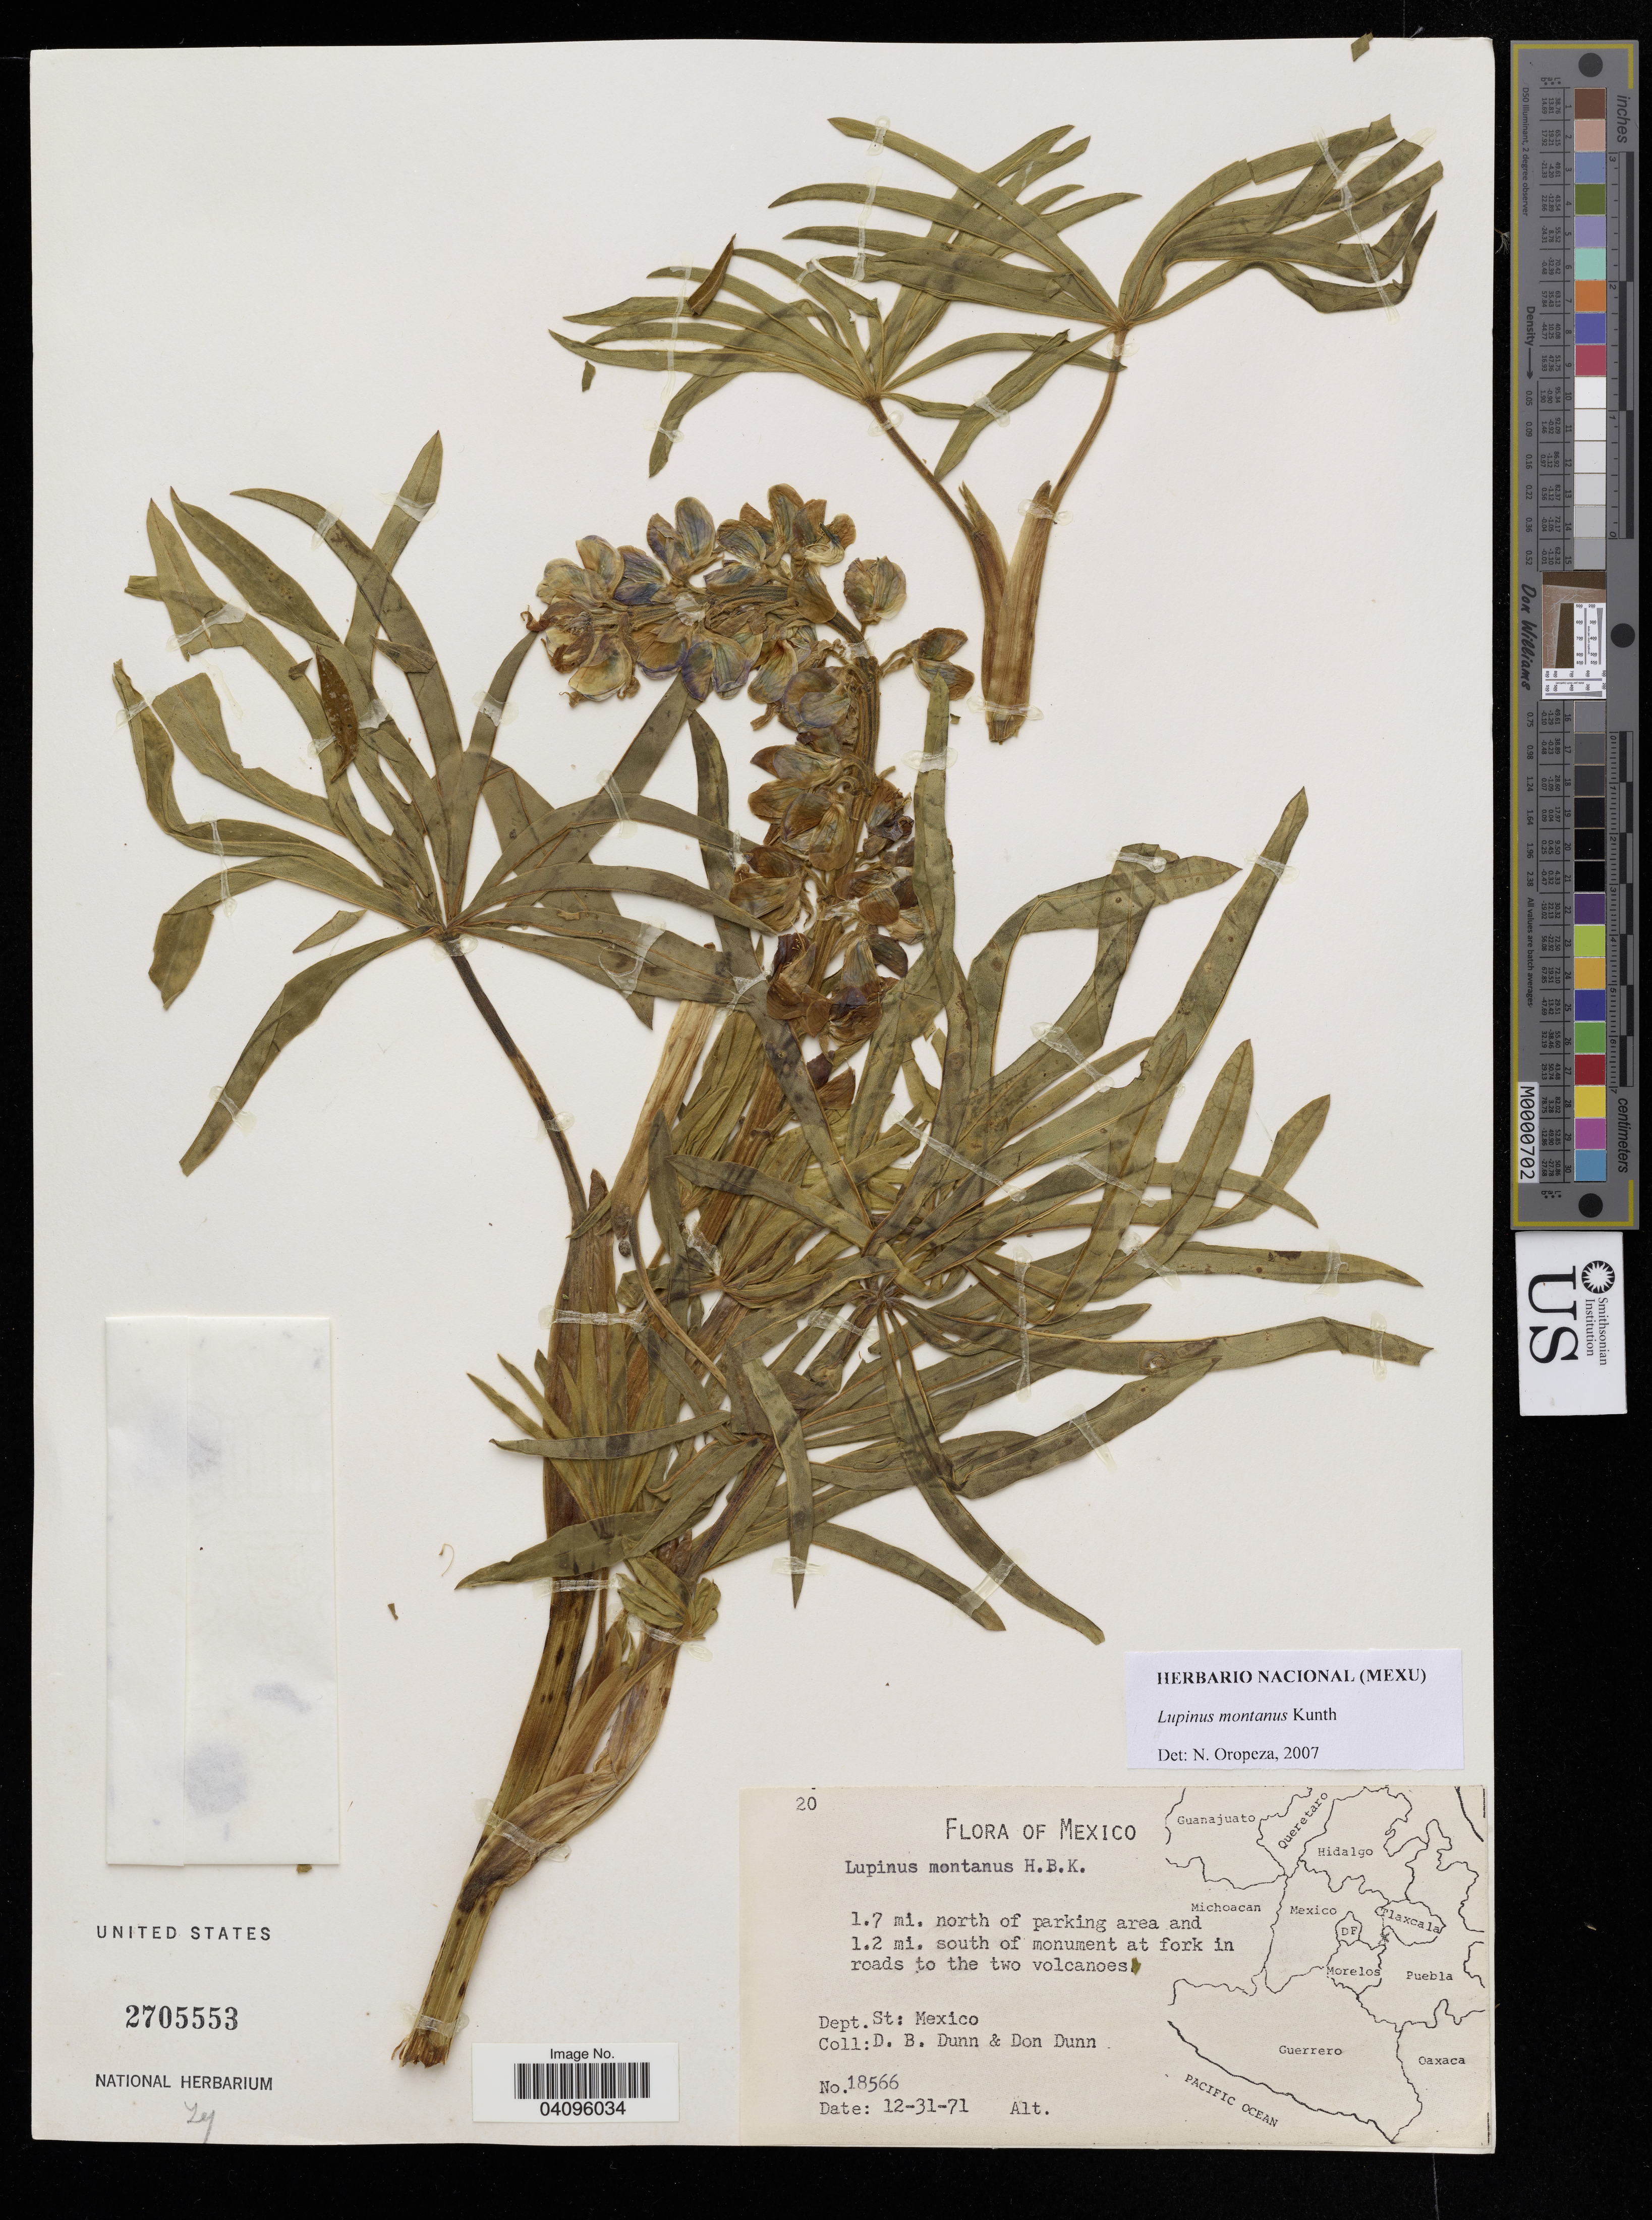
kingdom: Plantae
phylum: Tracheophyta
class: Magnoliopsida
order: Fabales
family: Fabaceae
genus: Lupinus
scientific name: Lupinus montanus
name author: Kunth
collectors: D. B. Dunn & D. Dunn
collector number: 18566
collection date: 1971-12-31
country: Mexico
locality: Dept. St: Mexico, 1.7 mi. north of parking area and 1.2 mi. south of monument at fork in roads to the two volcanoes.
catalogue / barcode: US 2705553